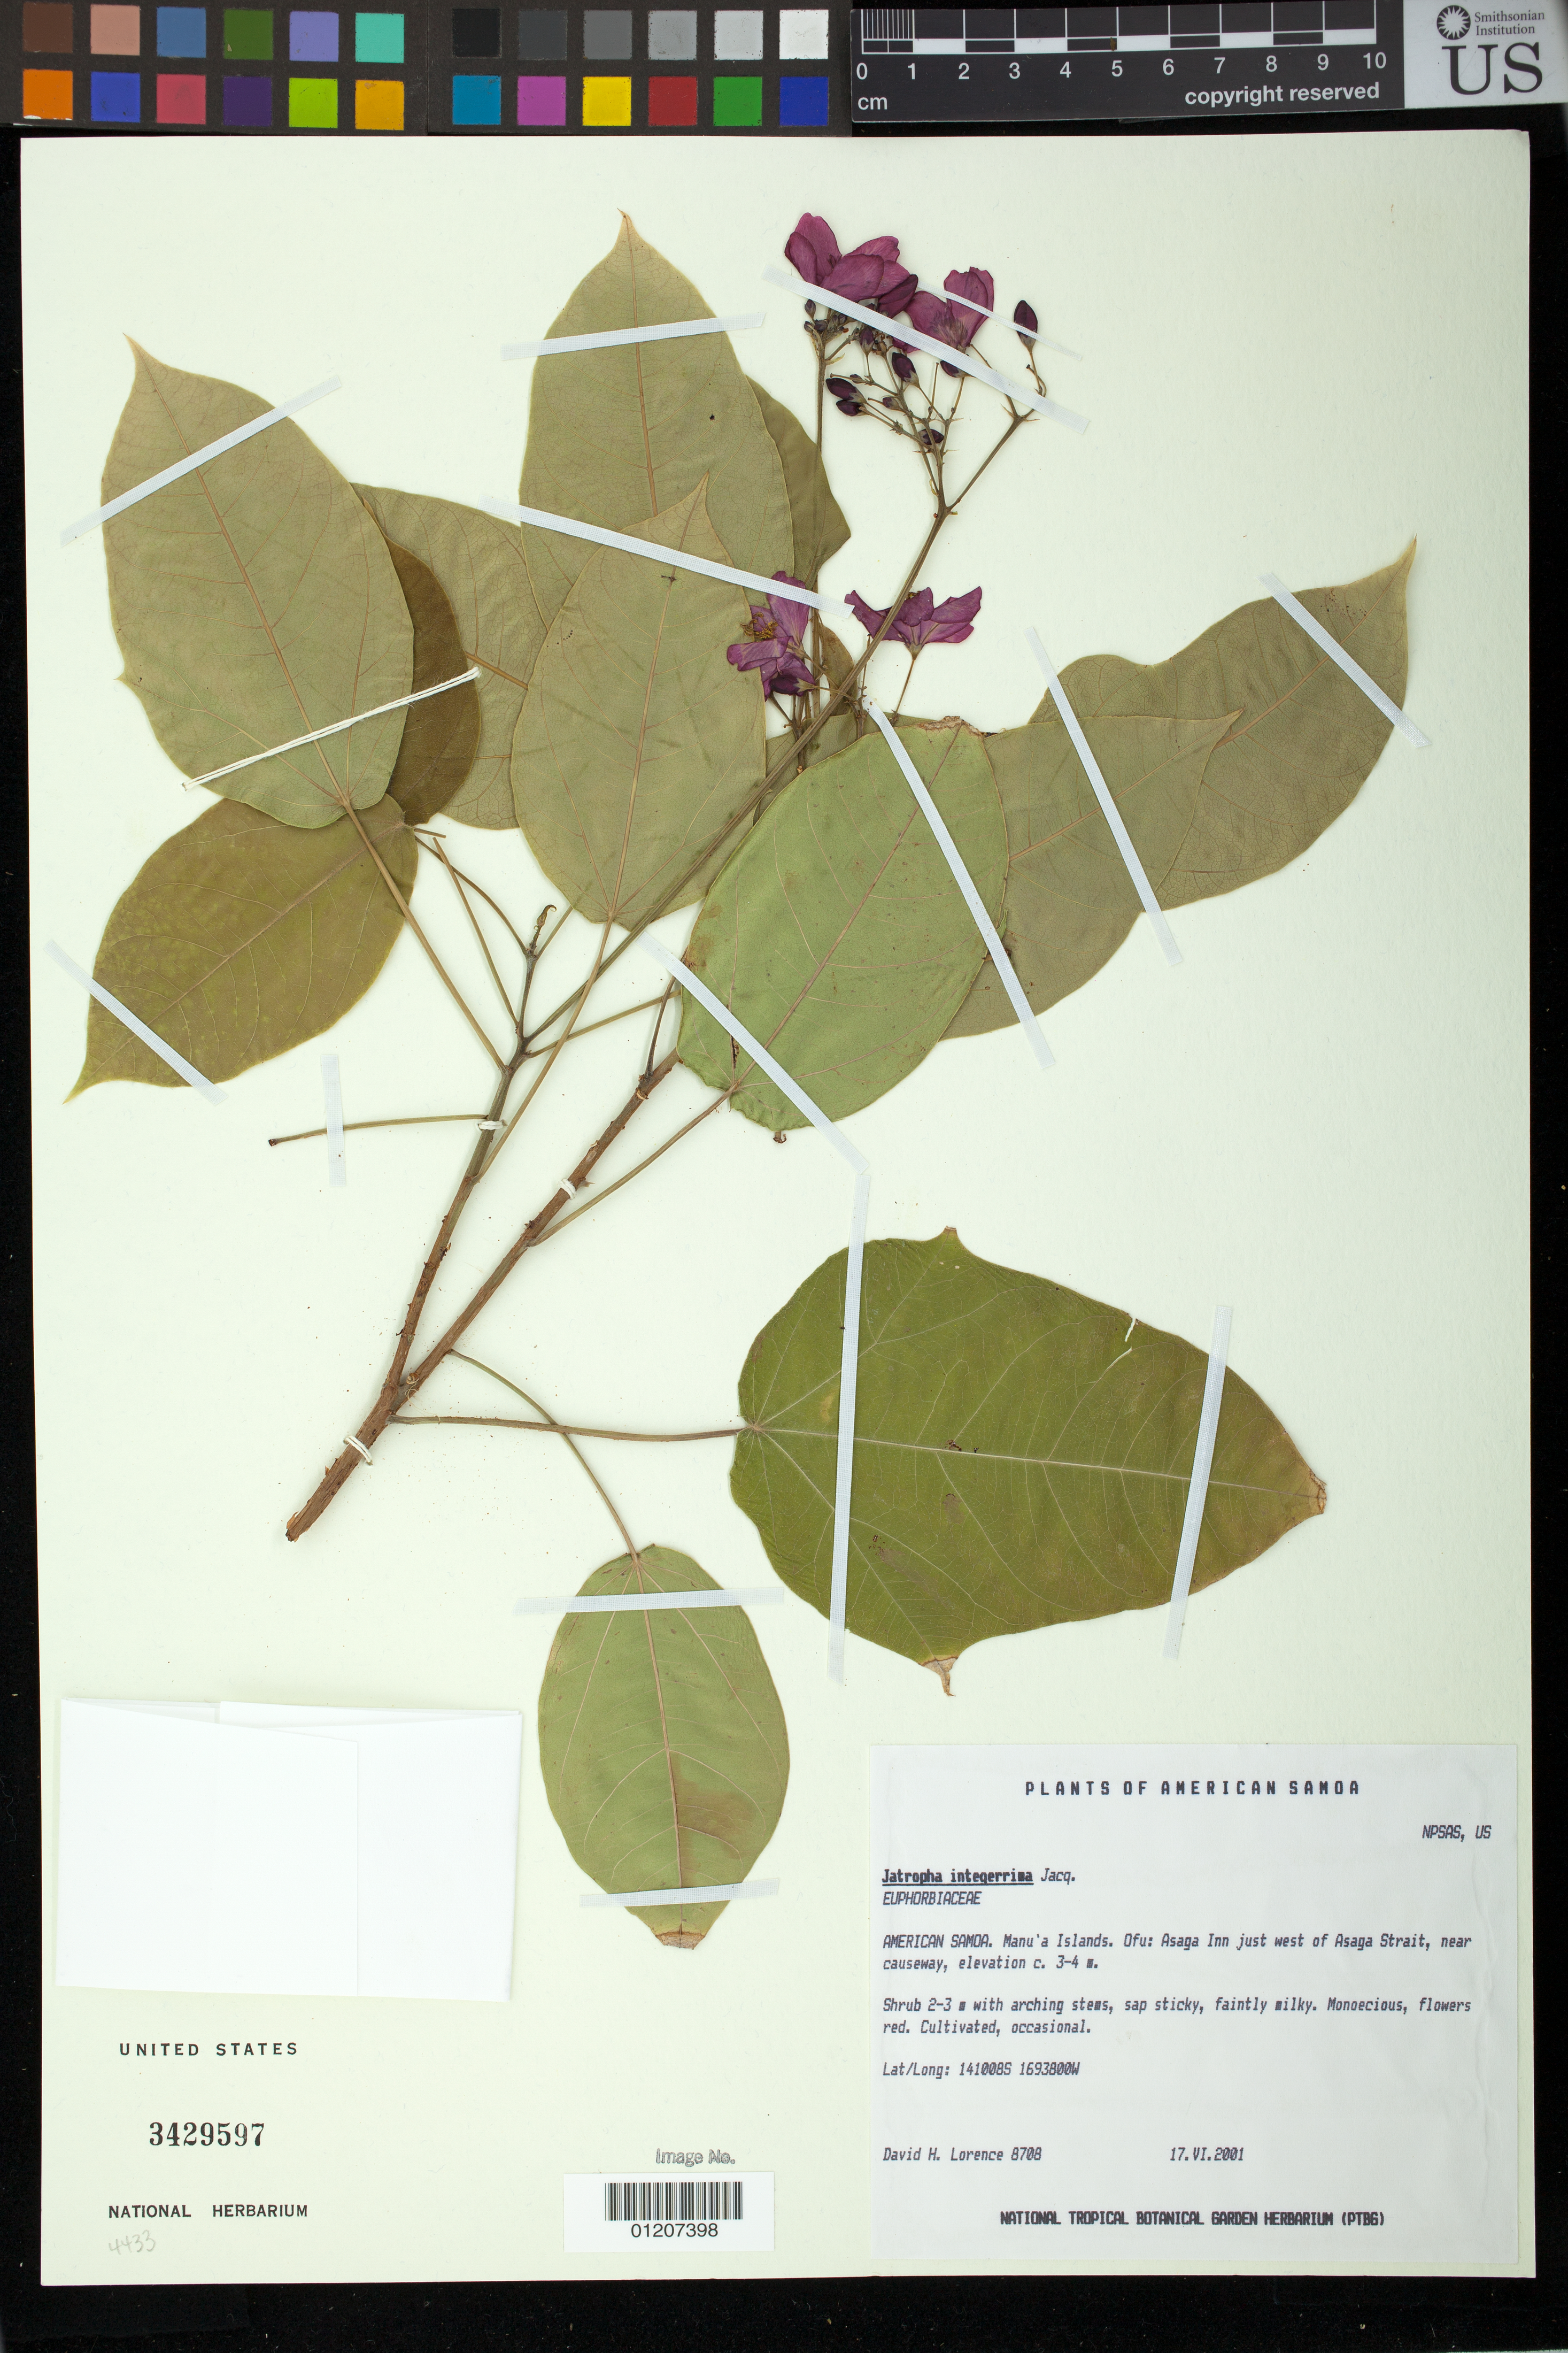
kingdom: Plantae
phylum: Tracheophyta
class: Magnoliopsida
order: Malpighiales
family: Euphorbiaceae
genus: Jatropha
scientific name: Jatropha integerrima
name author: Jacq.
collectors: D. Lorence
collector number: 8708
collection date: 2001-06-17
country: American Samoa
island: Ofu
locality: Asaga Inn just west of Asaga Strait, near causeway.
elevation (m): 3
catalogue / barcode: US 3429597